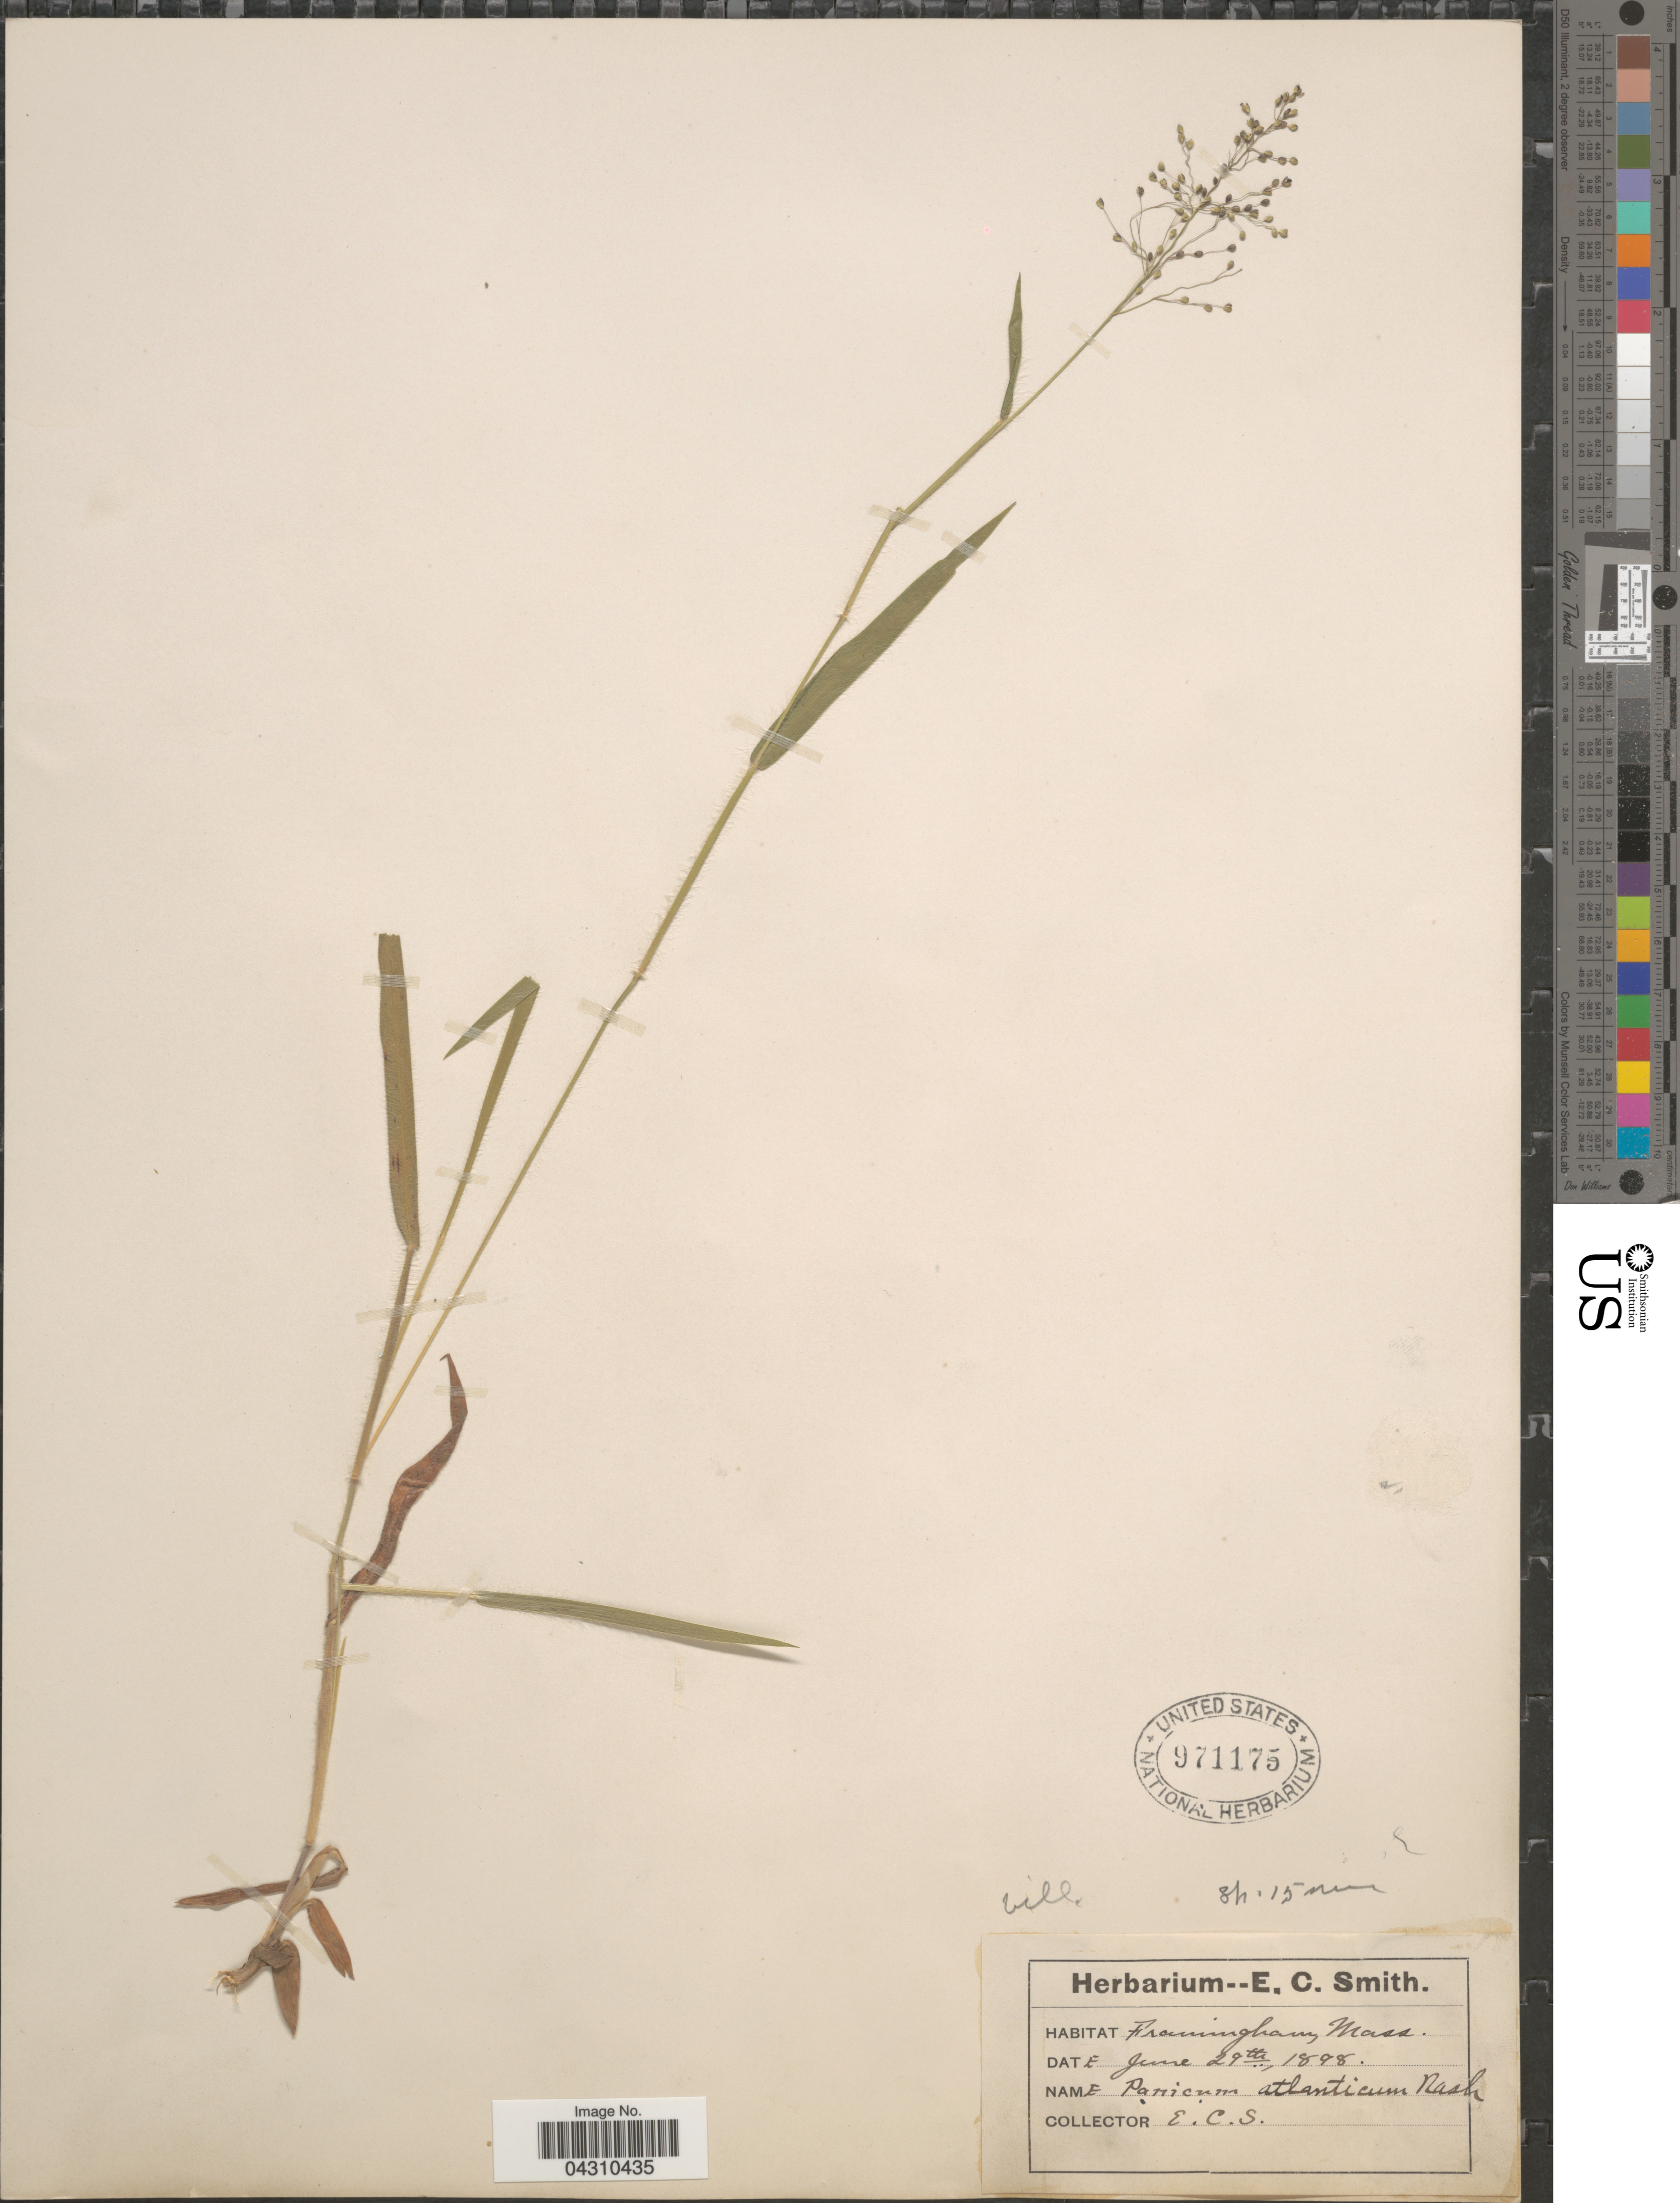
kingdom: Plantae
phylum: Tracheophyta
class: Liliopsida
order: Poales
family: Poaceae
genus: Dichanthelium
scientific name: Dichanthelium acuminatum var. acuminatum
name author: (Sw.) Gould & C.A. Clark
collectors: E. Smith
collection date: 1898-06-29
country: United States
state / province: Massachusetts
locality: Framingham.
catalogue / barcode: US 971175